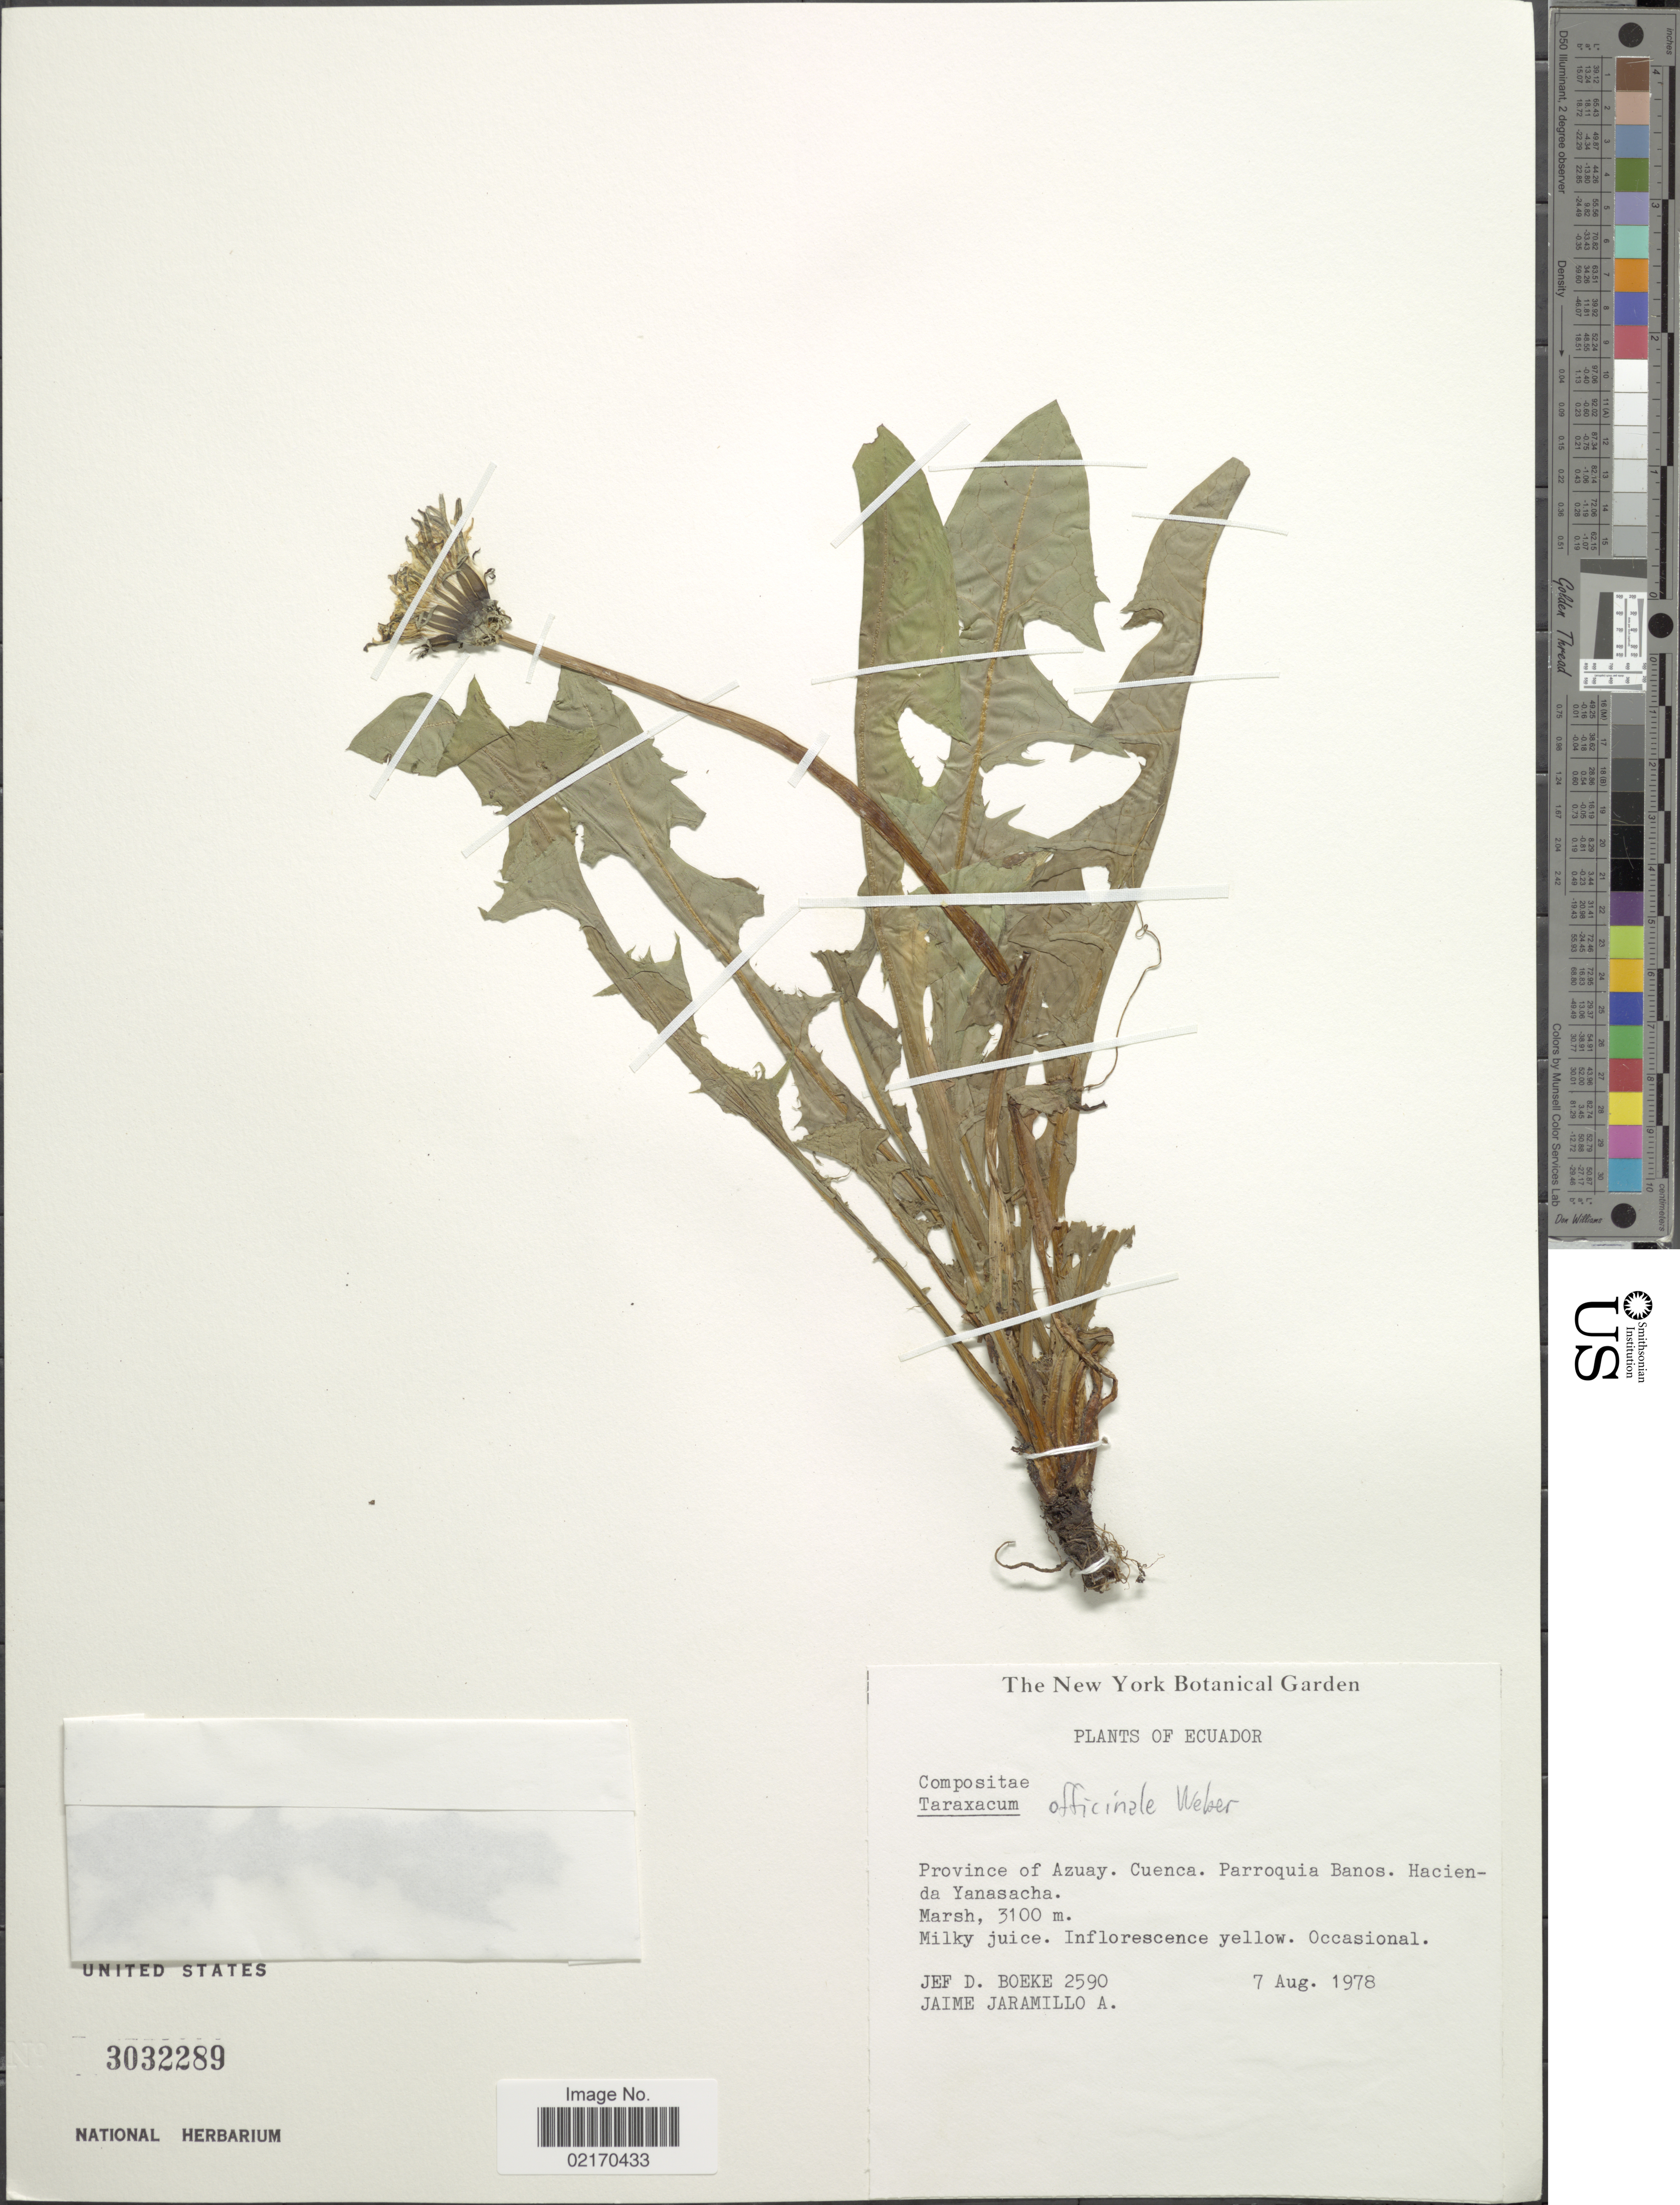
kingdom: Plantae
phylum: Tracheophyta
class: Magnoliopsida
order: Asterales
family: Asteraceae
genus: Taraxacum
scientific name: Taraxacum officinale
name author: G.H. Weber ex F.H. Wigg.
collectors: J. Boeke & J. L. Jaramillo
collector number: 2590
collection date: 1978-08-07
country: Ecuador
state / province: Azuay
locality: Cuenca, Parroquia Banos, Hacienda Yanasacha.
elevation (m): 3100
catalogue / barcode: US 3032289